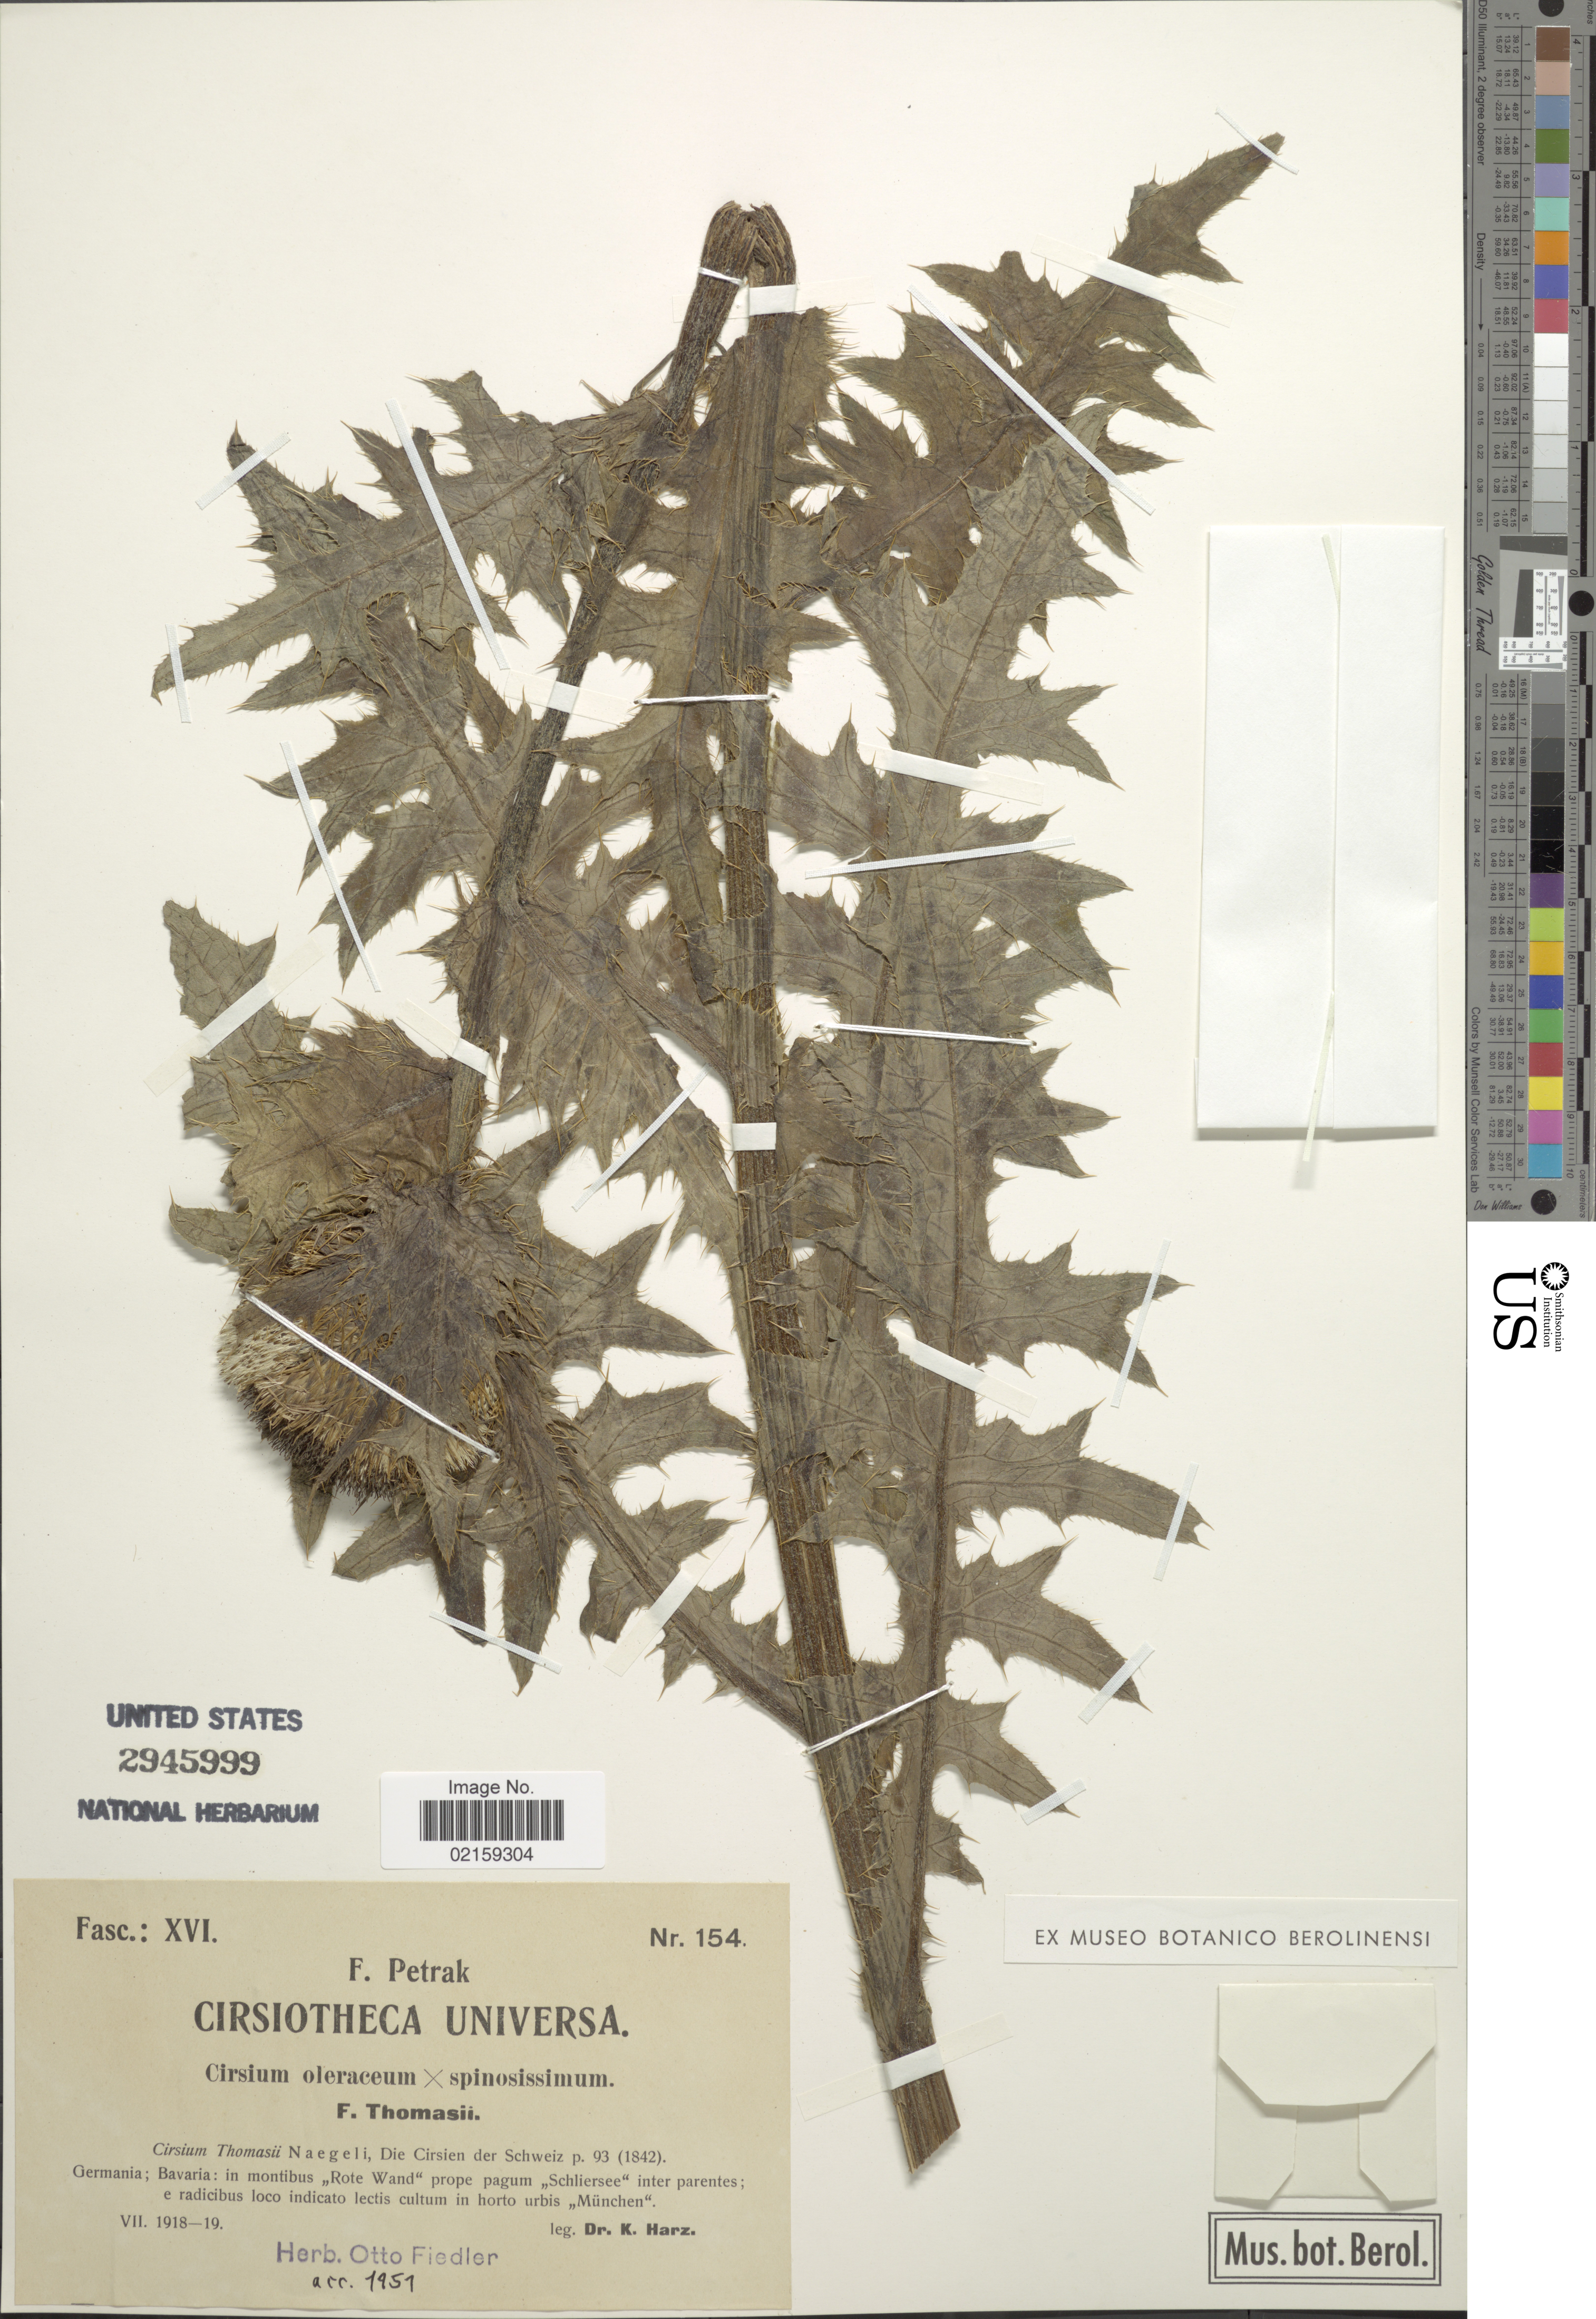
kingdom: Plantae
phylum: Tracheophyta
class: Magnoliopsida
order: Asterales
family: Asteraceae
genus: Cirsium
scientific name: Cirsium oleraceum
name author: (L.) Scop.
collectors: K. Harz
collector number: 154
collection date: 1918-07-19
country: Germany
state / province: Bayern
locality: Bavaria: in montibus Rote Wand prope pagum Schliersee inter parentesl e radicibus loco indicato lectis cultum in horto urbis Munchen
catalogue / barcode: US 2945999